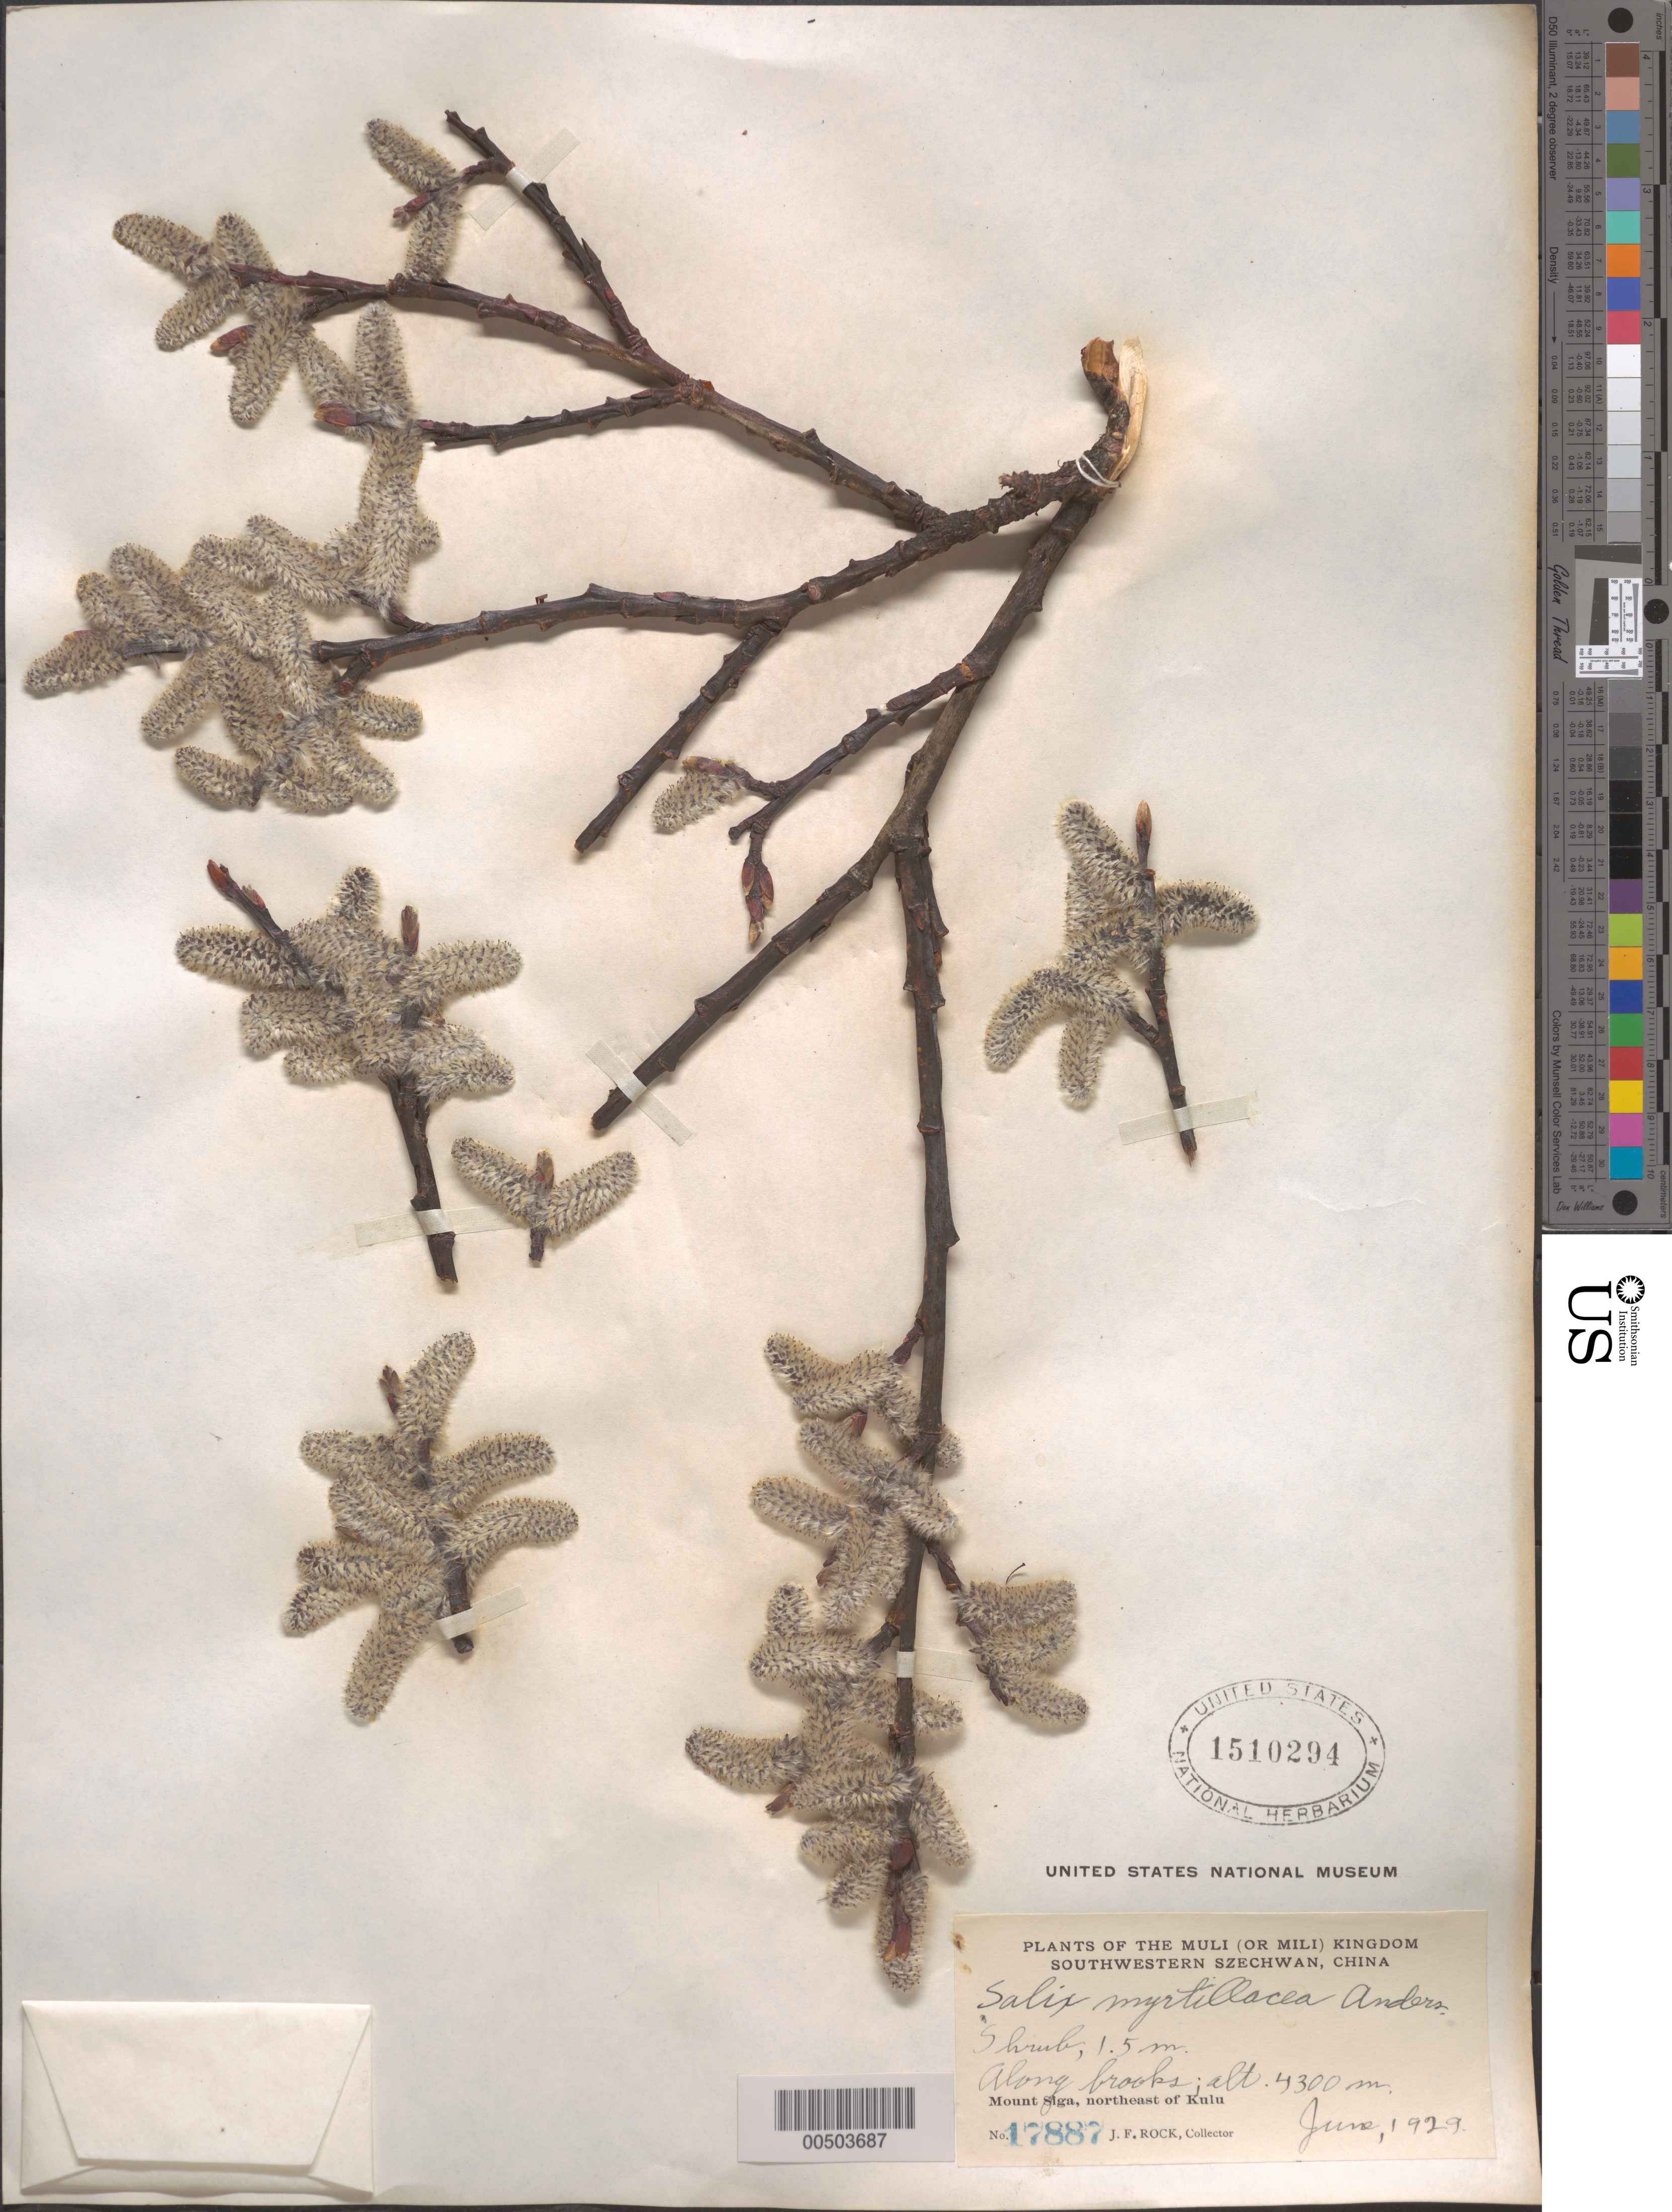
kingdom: Plantae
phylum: Tracheophyta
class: Magnoliopsida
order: Malpighiales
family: Salicaceae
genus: Salix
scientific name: Salix myrtillacea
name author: Andersson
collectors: J. F. Rock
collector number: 17887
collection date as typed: Jun 1929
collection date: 1929-06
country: China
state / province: Sichuan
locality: Muli (or Mili) Kingdom, southwestern Szechwan. Mount Siga, northeast of Kulu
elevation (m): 4300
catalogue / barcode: US 1510294